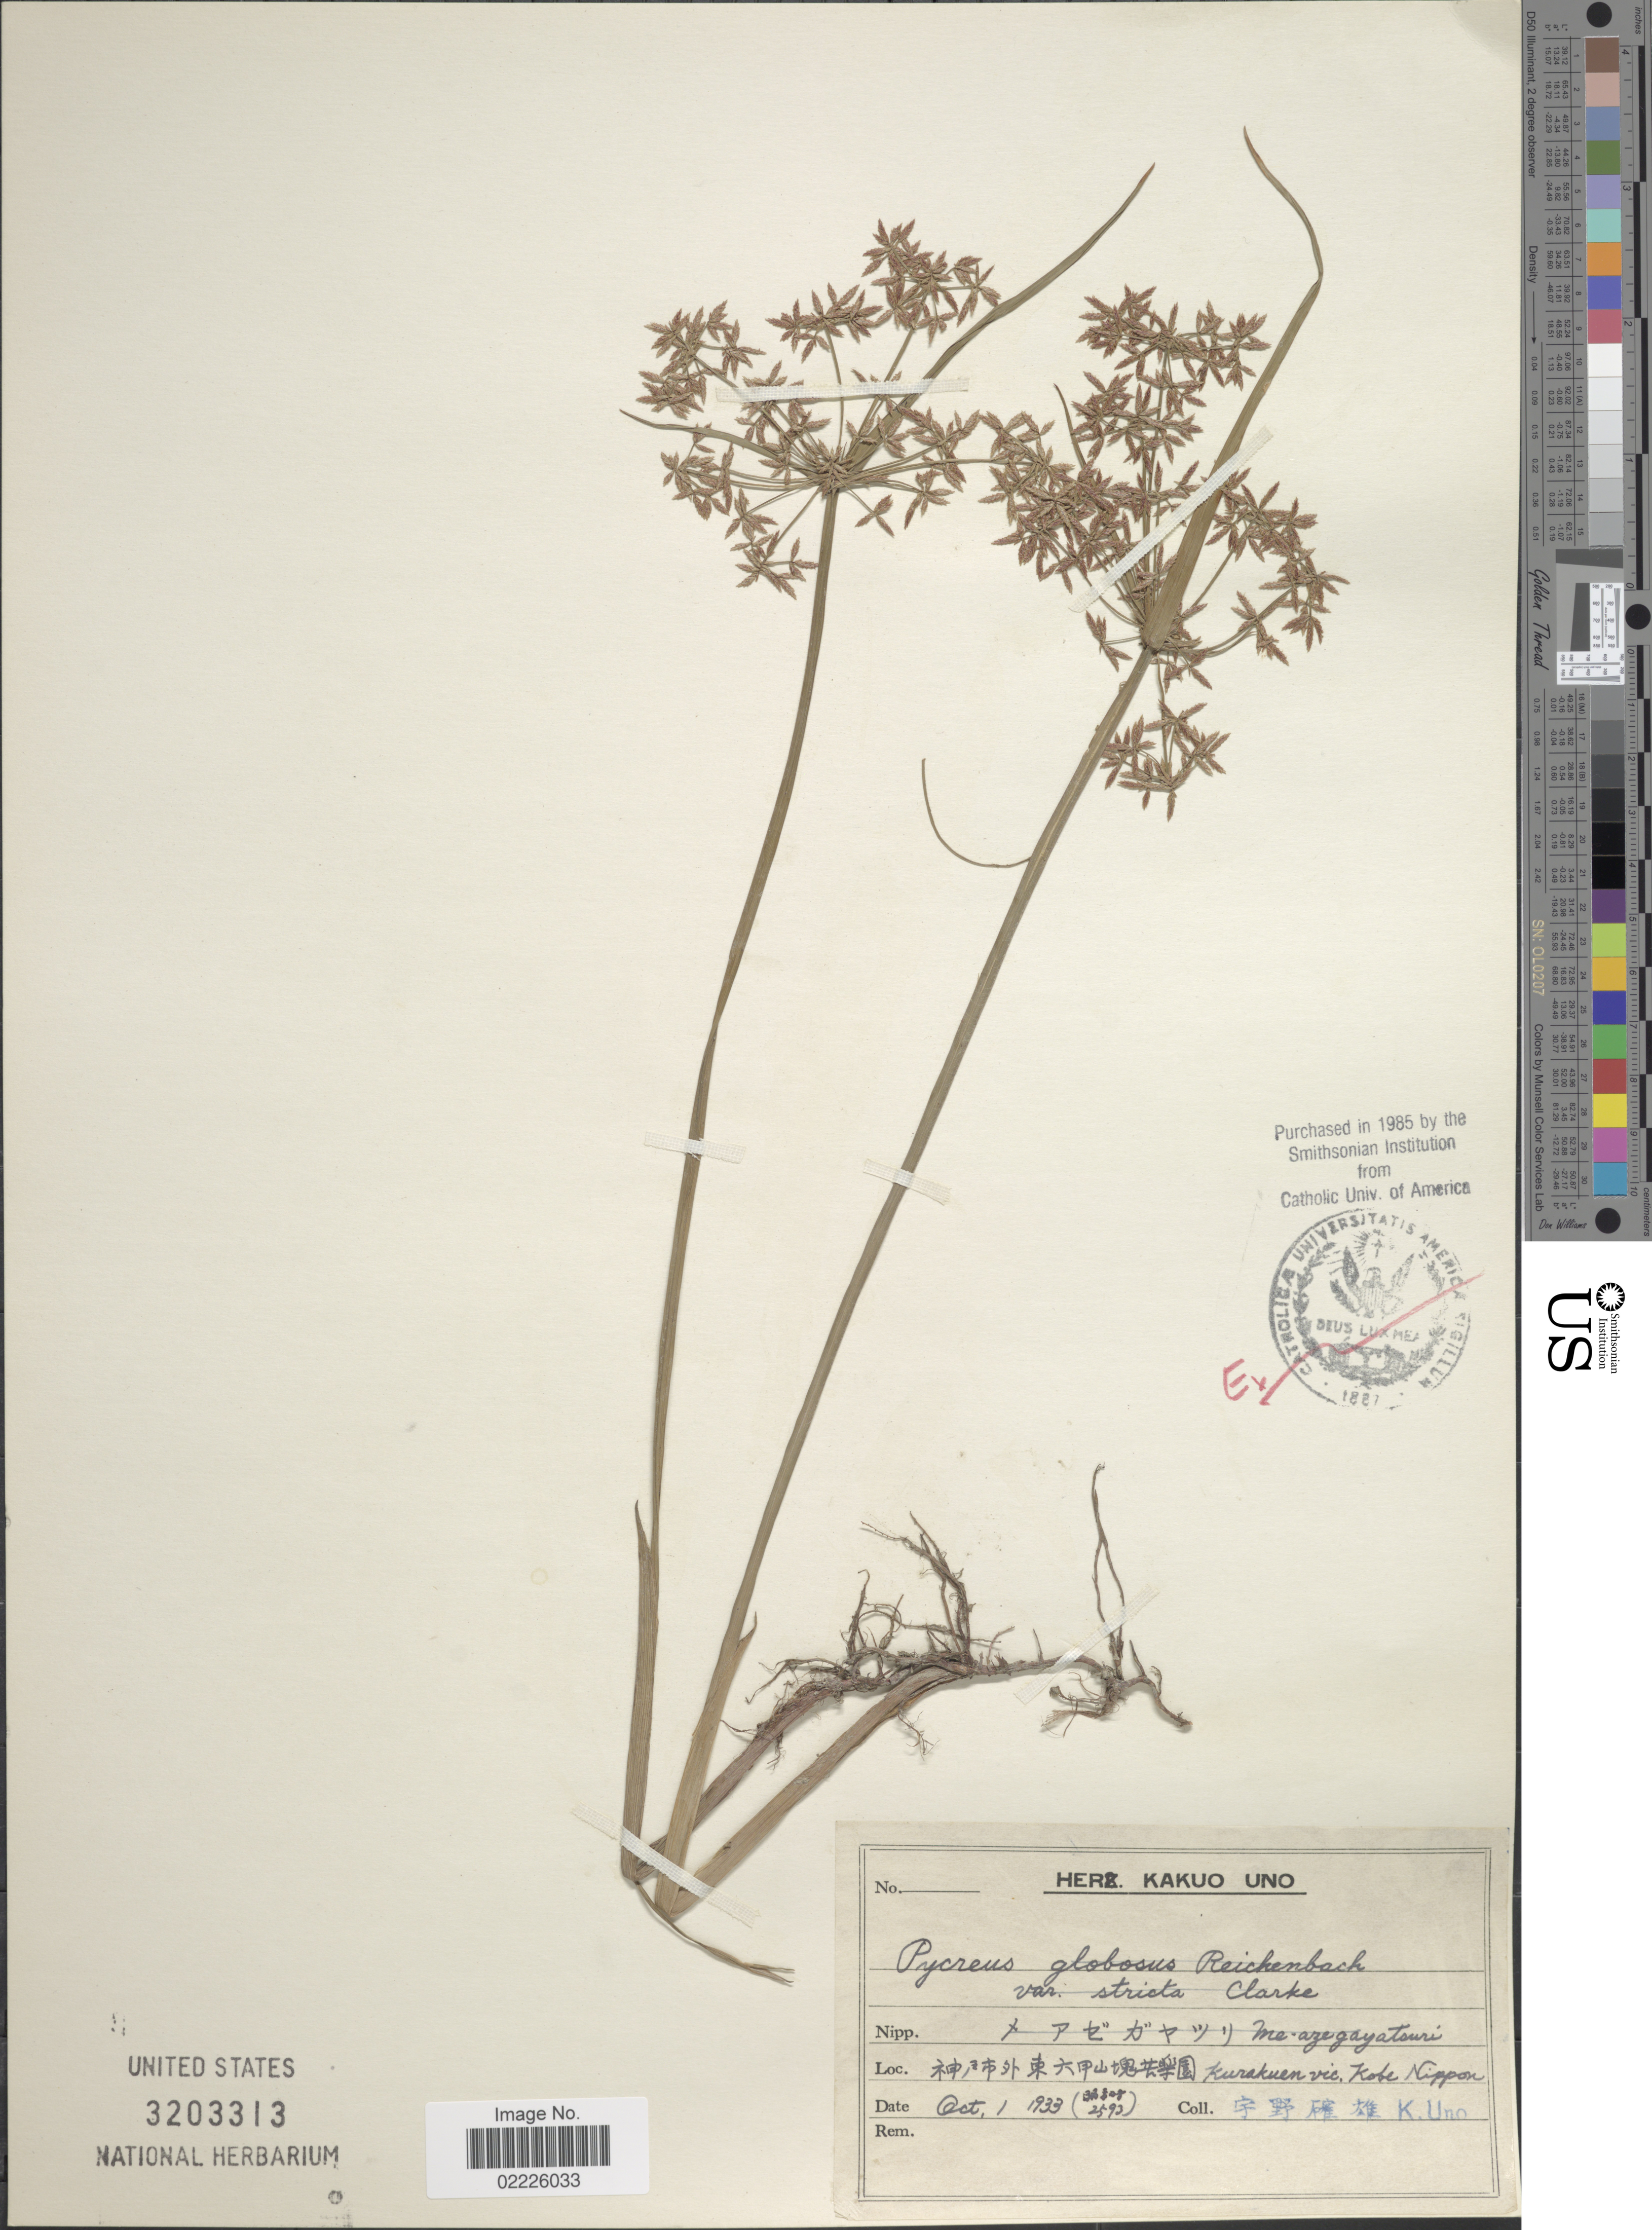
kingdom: Plantae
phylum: Tracheophyta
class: Liliopsida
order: Poales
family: Cyperaceae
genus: Cyperus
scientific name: Cyperus haspan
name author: L.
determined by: Strong, Mark T., (BOT), Smithsonian Institution - National Museum of Natural History (UNITED STATES)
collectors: K. Uno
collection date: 1933-10-01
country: Japan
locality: Kurakuen vic. Kobe, Nippon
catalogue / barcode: US 3203313